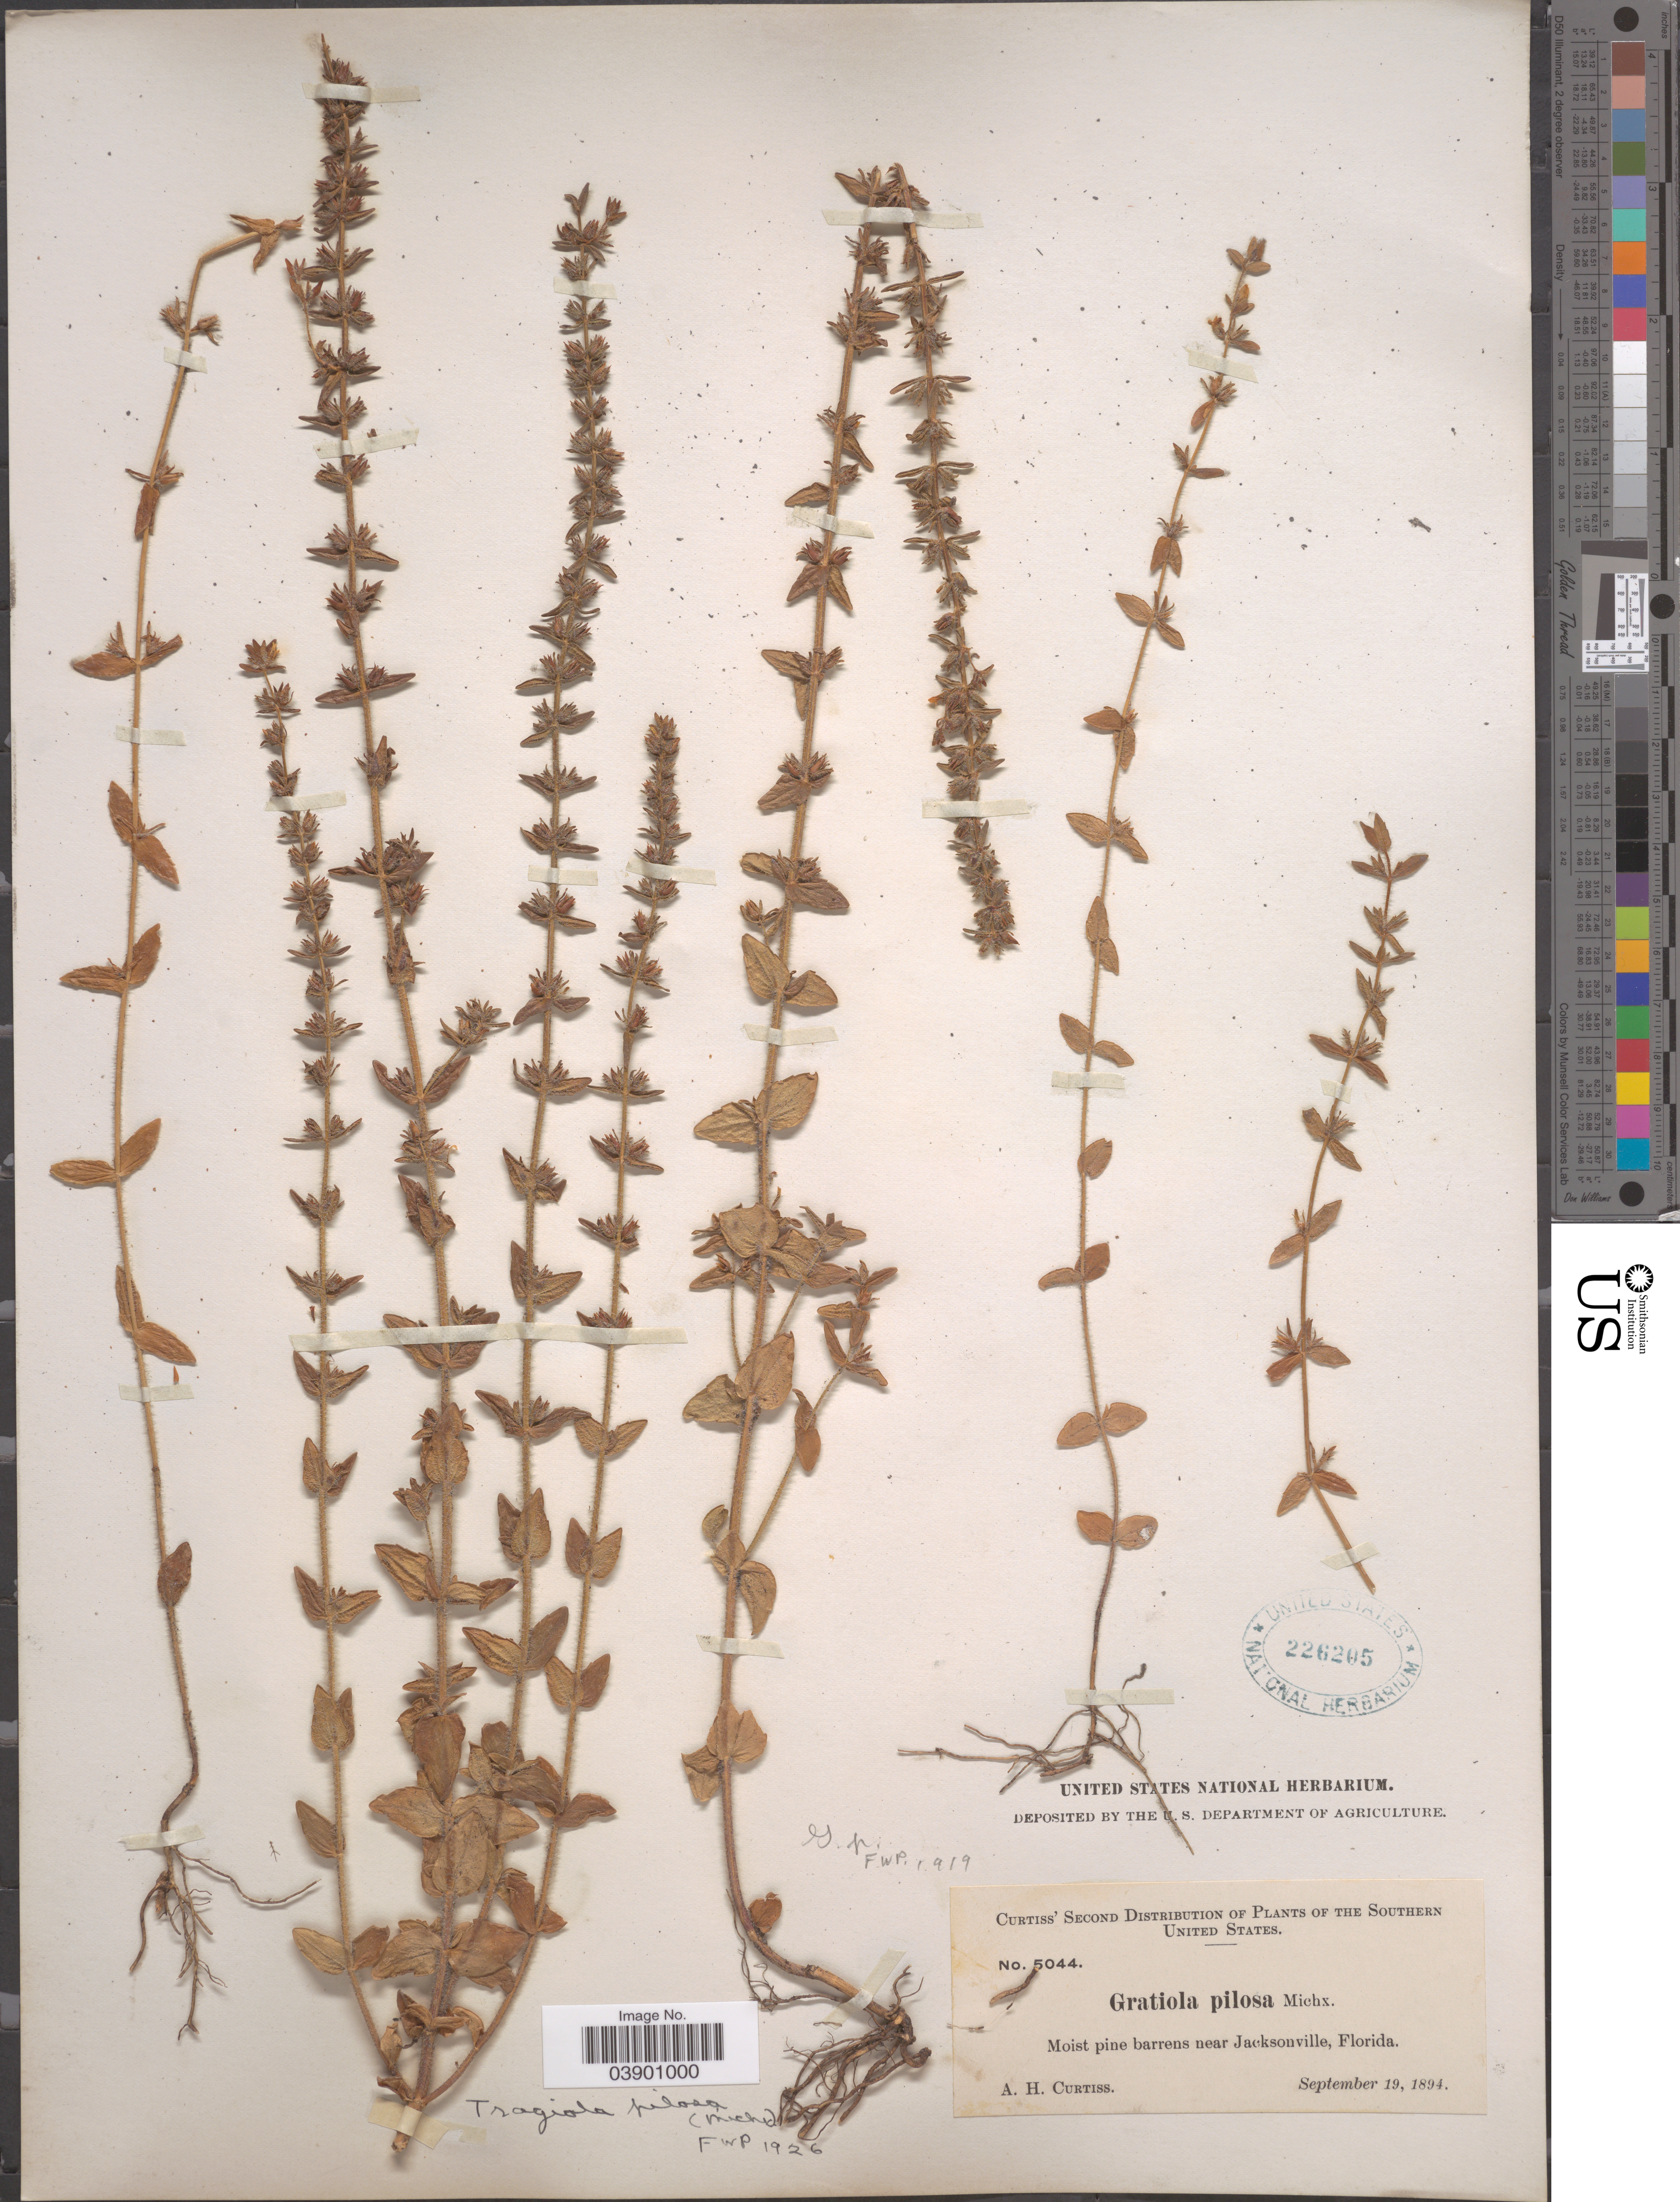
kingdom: Plantae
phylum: Tracheophyta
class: Magnoliopsida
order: Lamiales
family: Plantaginaceae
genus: Gratiola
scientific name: Gratiola pilosa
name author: Michx.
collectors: A. H. Curtiss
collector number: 5044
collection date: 1894-09-19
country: United States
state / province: Florida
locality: The Southern United States. Moist pine barrens near Jacksonville.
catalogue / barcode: US 226205